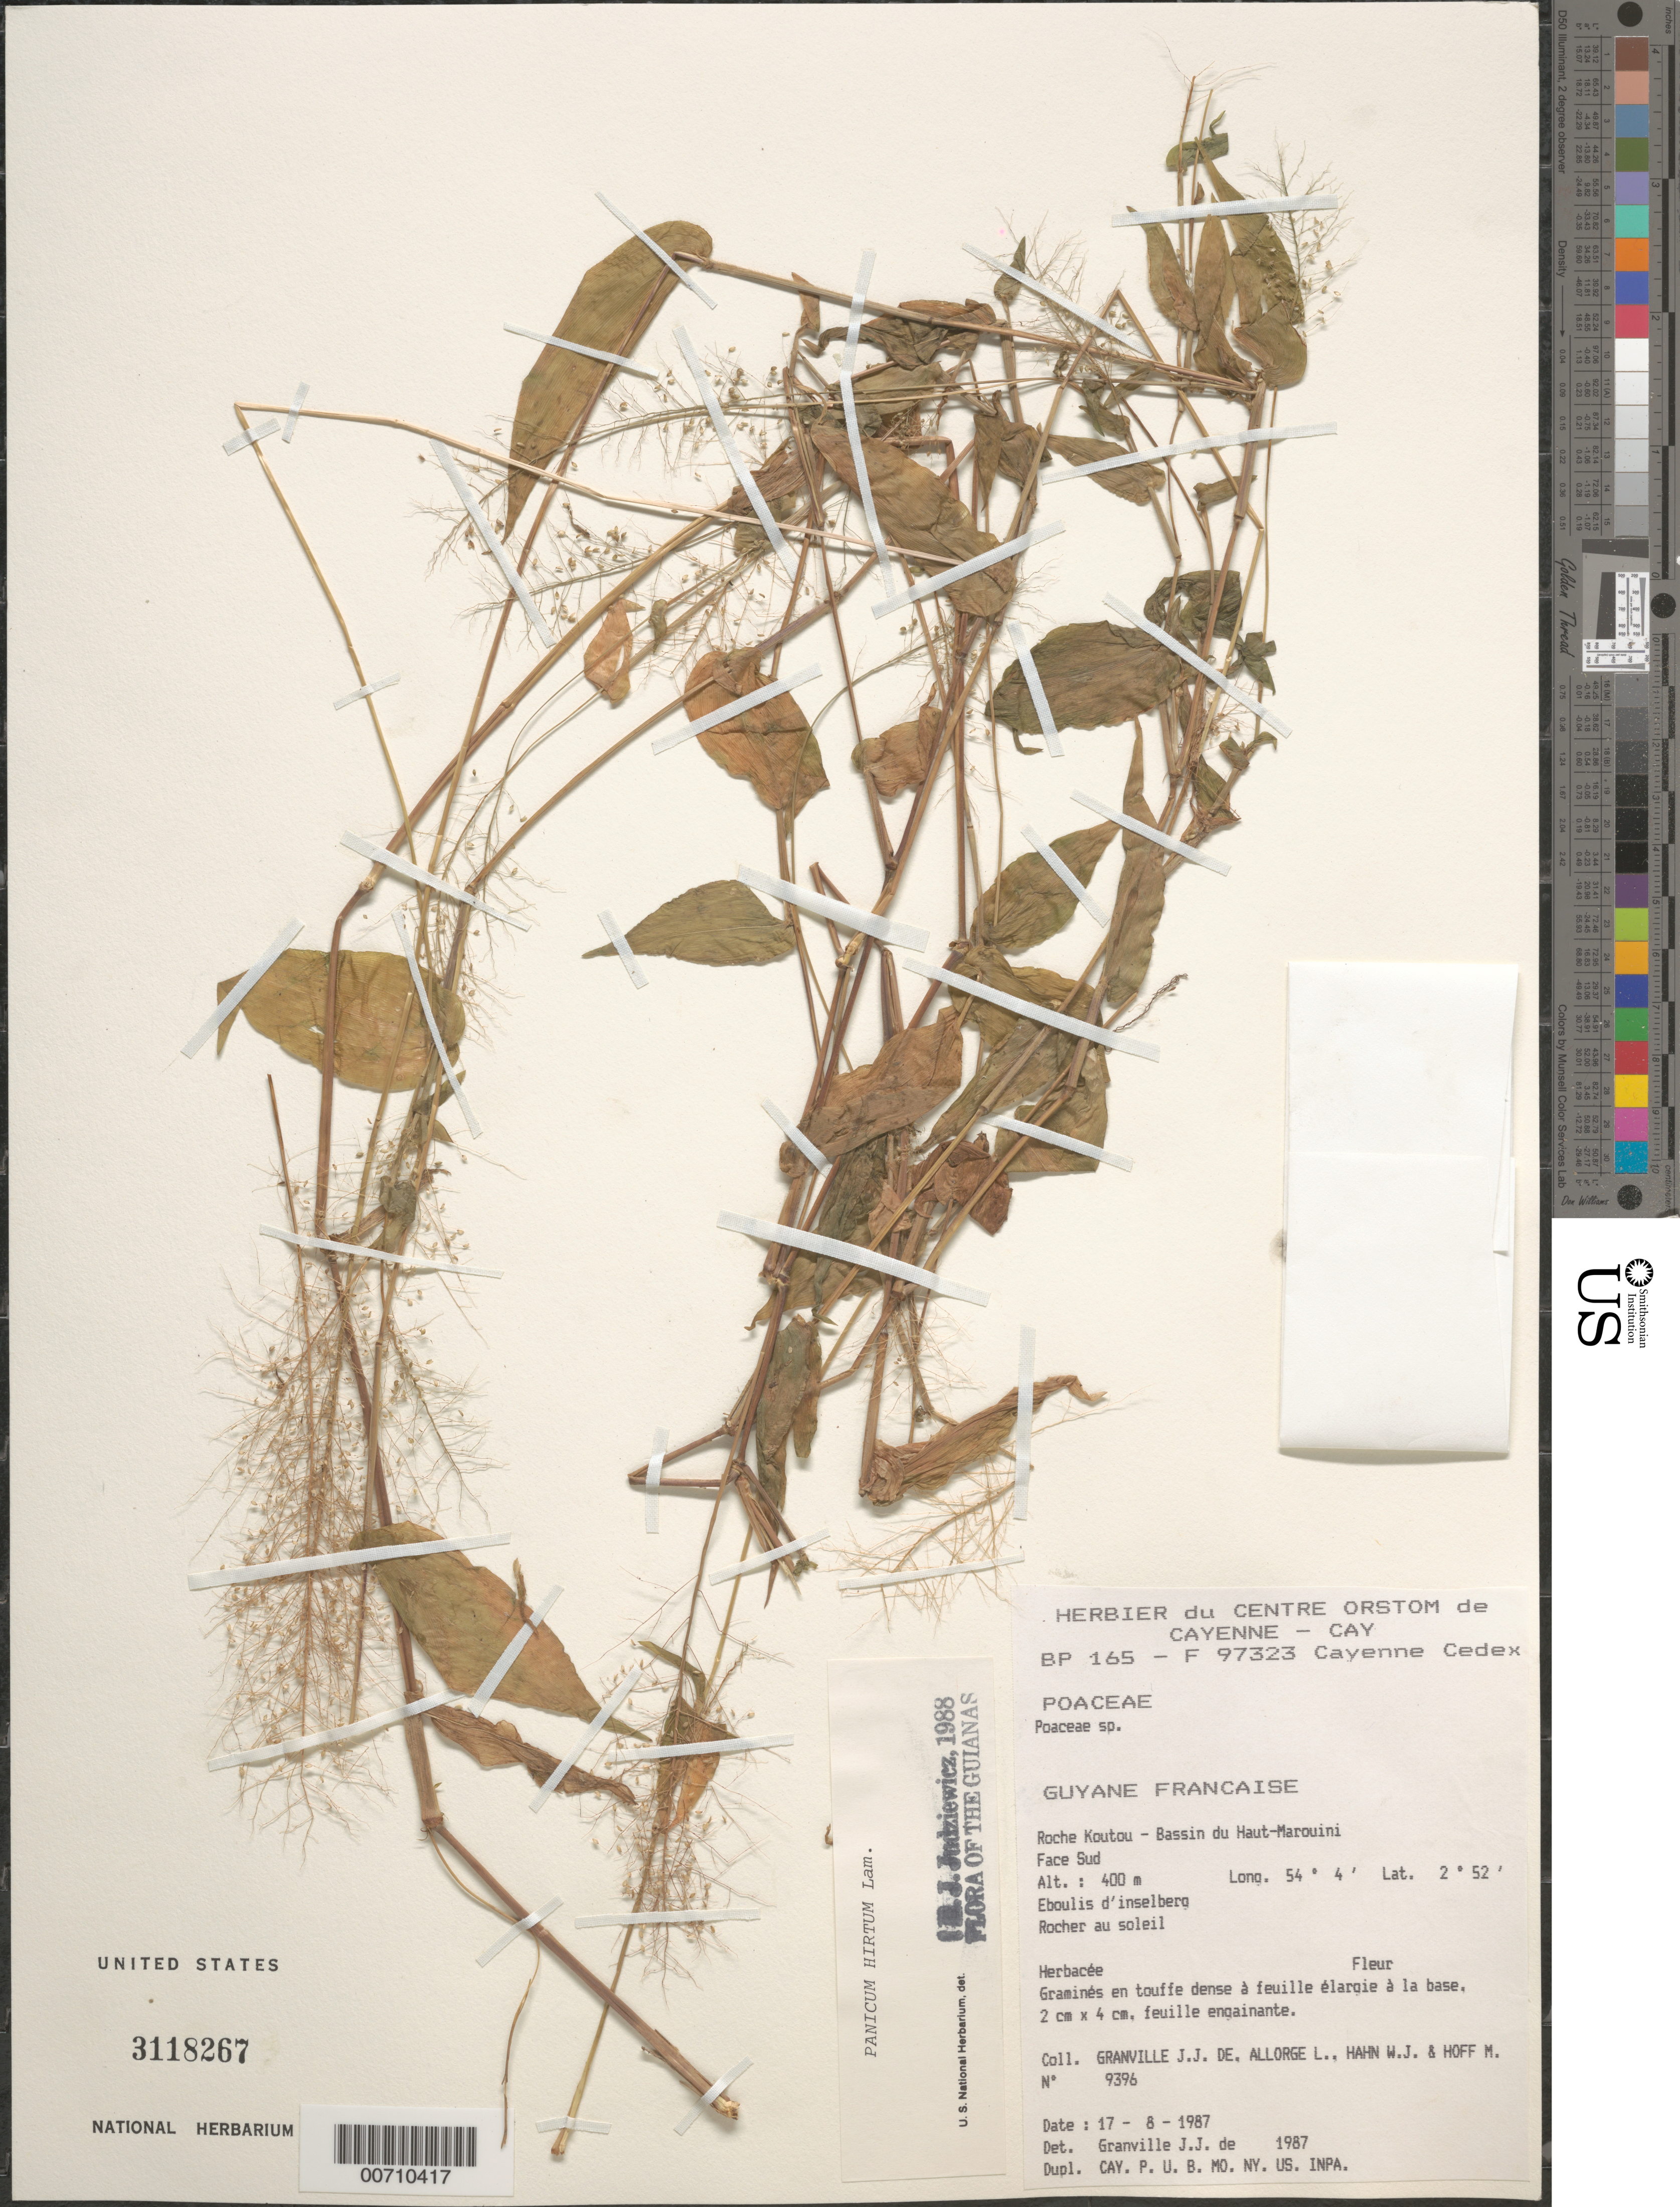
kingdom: Plantae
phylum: Tracheophyta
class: Liliopsida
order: Poales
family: Poaceae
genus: Panicum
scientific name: Panicum hirtum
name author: Lam.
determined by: Judziewicz, E. J.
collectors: J.-J. de Granville, L. Allorge, W. J. Hahn & M. Hoff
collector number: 9396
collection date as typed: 17-Aug-87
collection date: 1987-08-17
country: French Guiana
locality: Roche Koutou, Bassin du Haut-Marouini, Face sud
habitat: Eboulis d'inselberg, Rocher au soleil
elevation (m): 400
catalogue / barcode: US 3118267